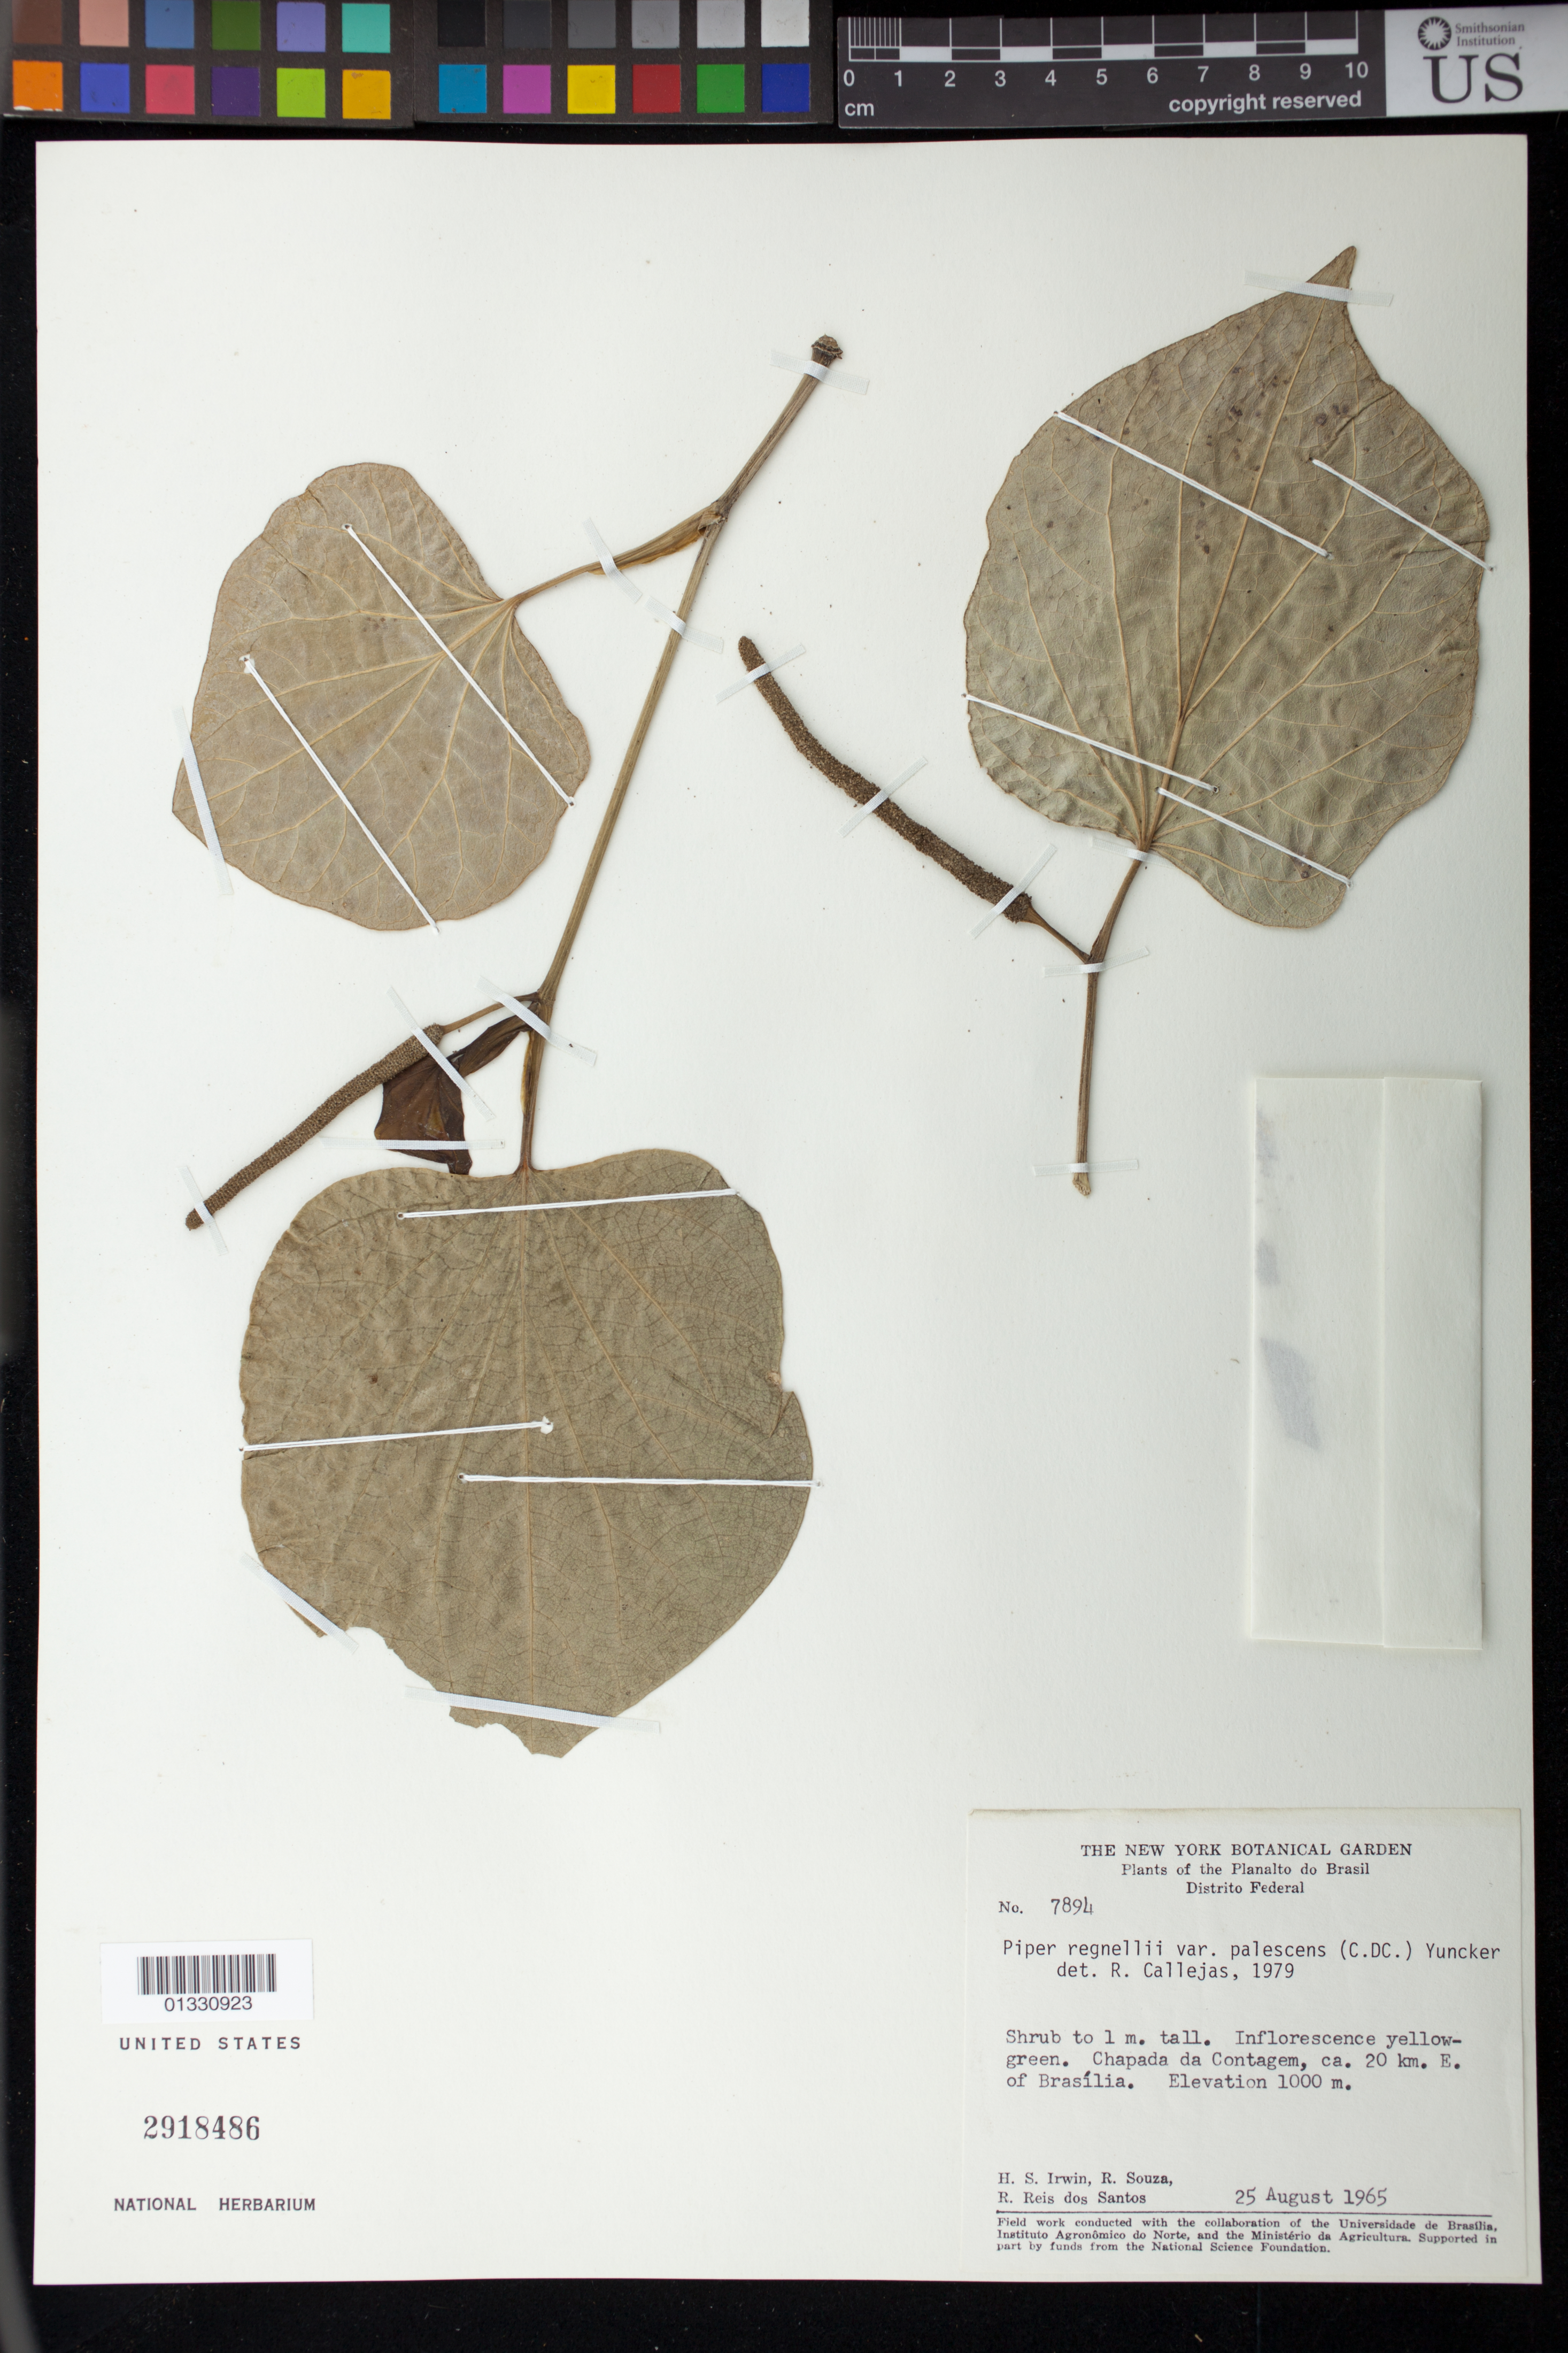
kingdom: Plantae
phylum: Tracheophyta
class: Magnoliopsida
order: Piperales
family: Piperaceae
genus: Piper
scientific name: Piper regnellii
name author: (Miq.) C. DC.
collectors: H. Irwin, R. Souza & R. R. Santos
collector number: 7894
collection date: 1965-08-25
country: Brazil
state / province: Distrito Federal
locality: Chapada da Contagem, ca. 20 km E of Brasília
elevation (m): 1000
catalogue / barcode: US 2918486